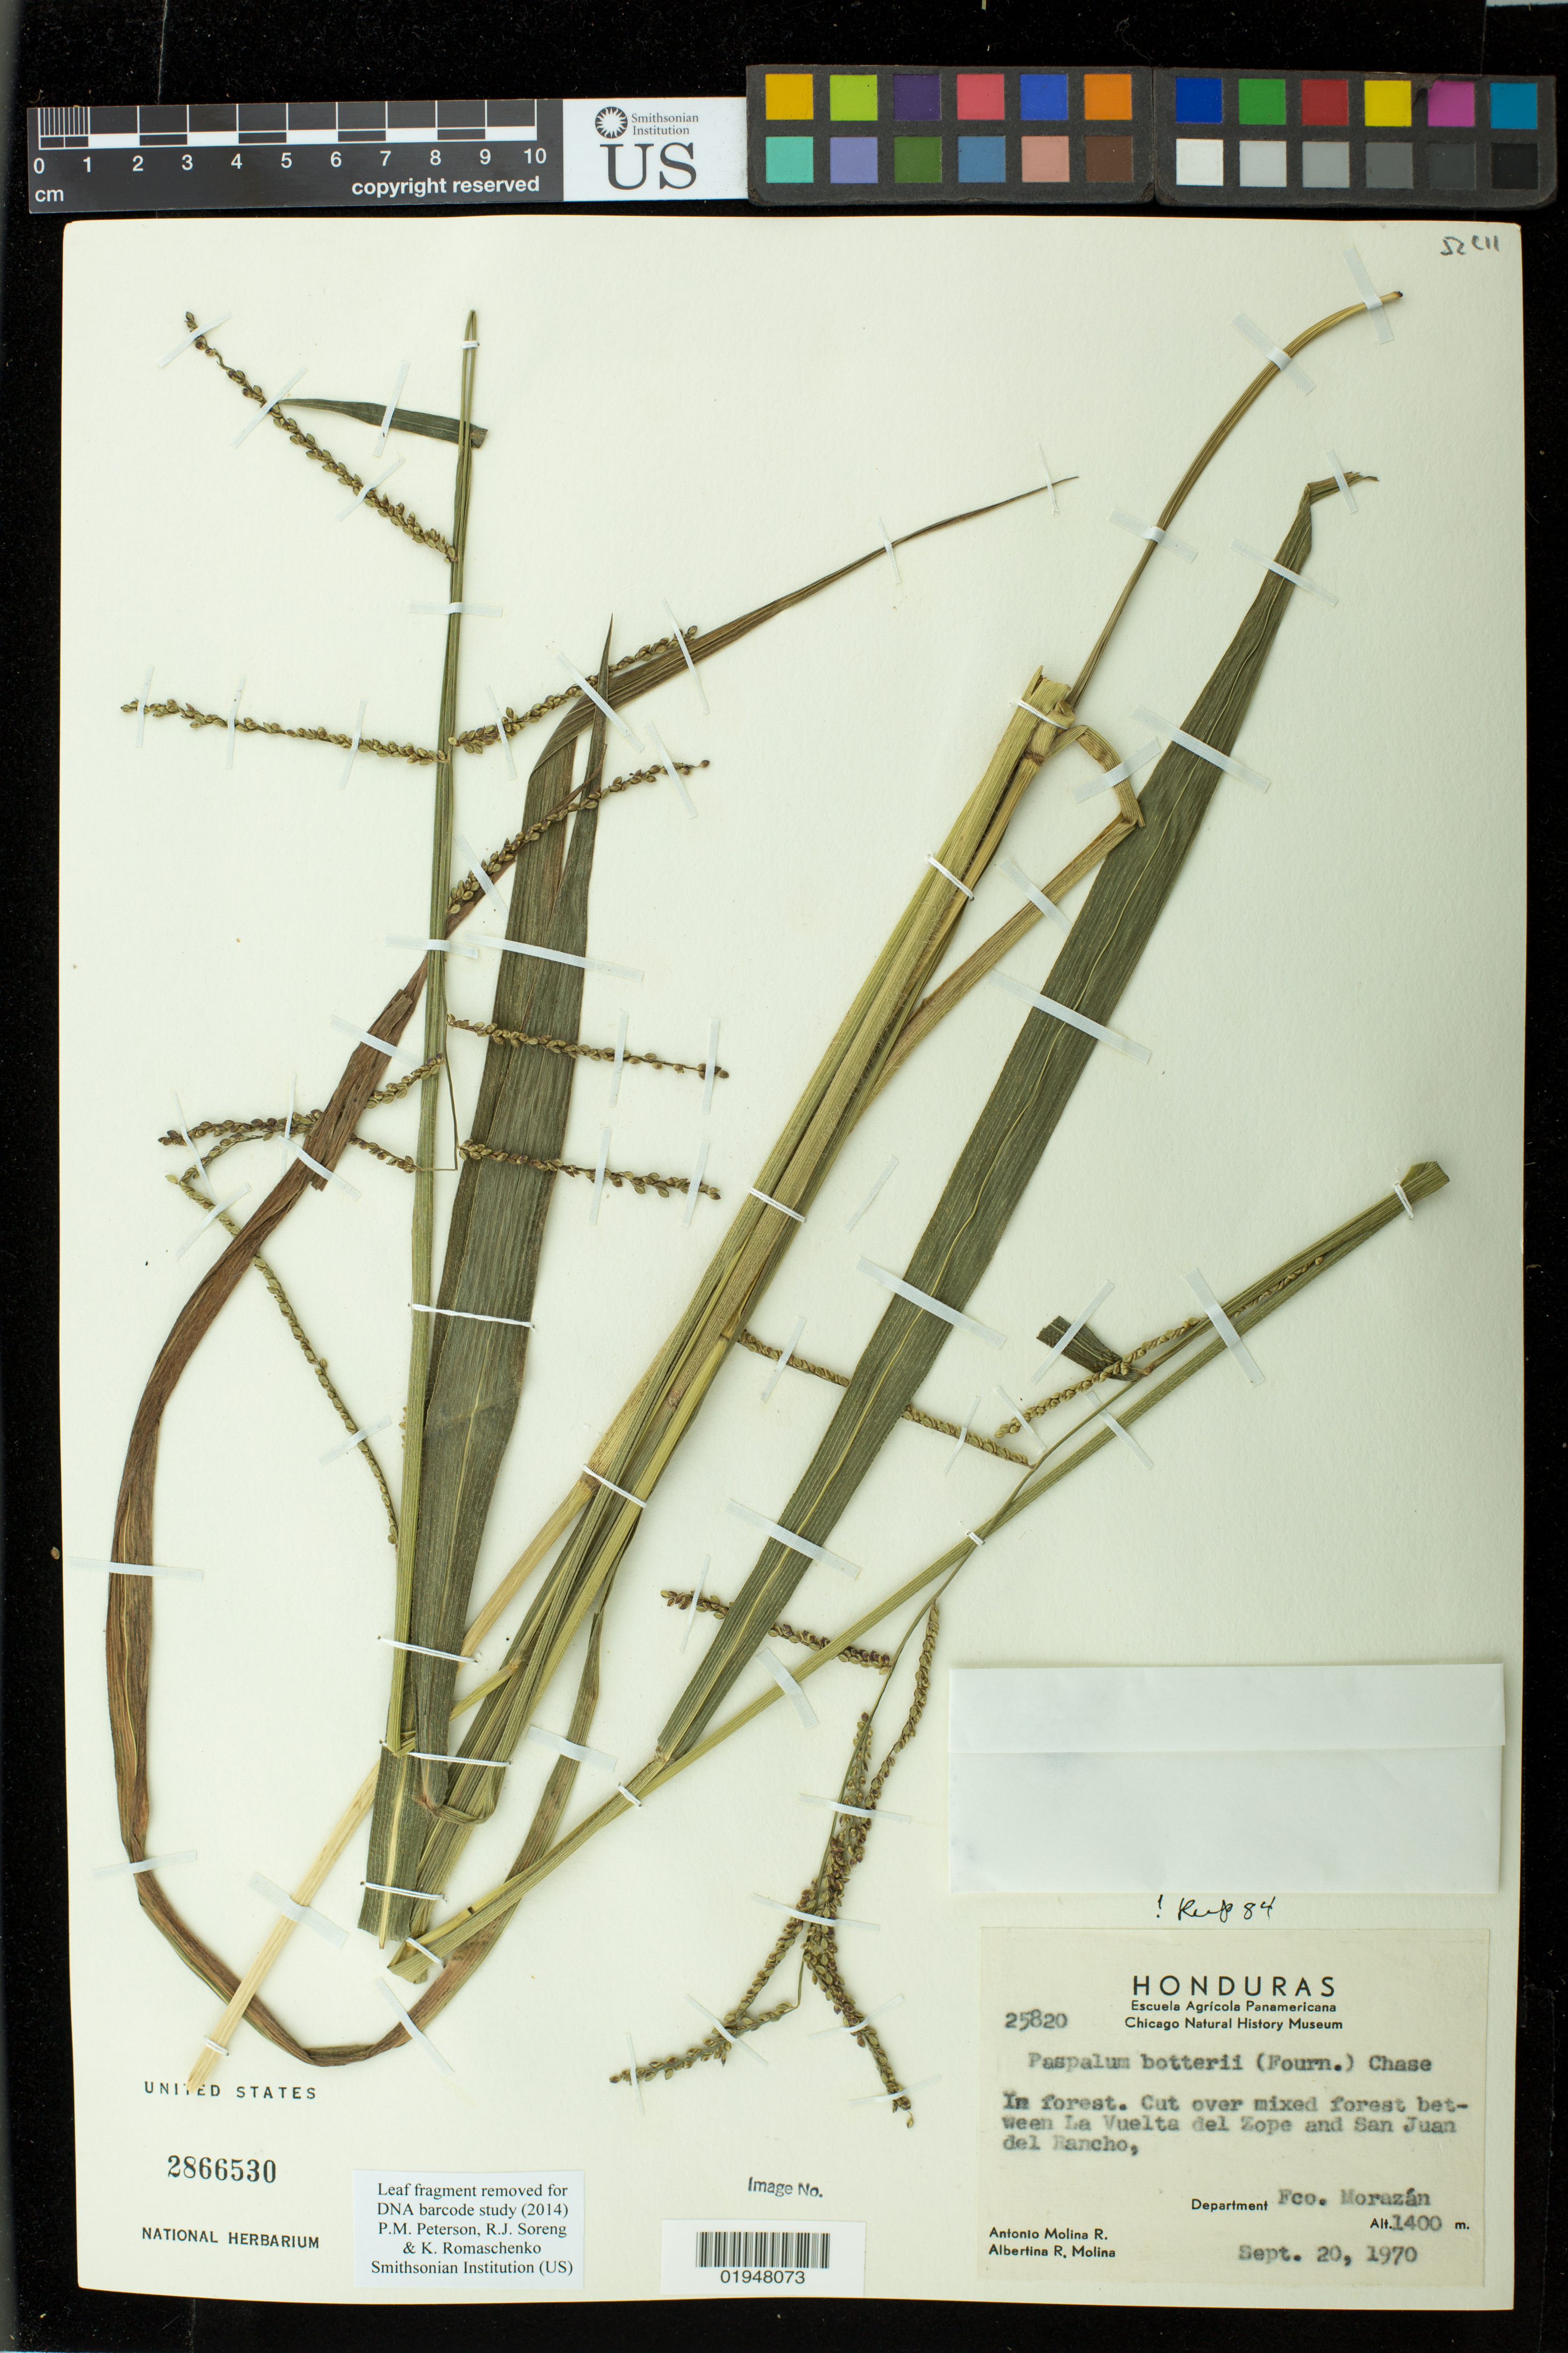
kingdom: Plantae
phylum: Tracheophyta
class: Liliopsida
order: Poales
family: Poaceae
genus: Paspalum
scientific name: Paspalum botterii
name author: (E. Fourn.) Chase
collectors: A. Molina R. & A. R. Molina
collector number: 25820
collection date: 1970-09-20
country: Honduras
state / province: Fco. Morazán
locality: between La Vuelta del Zope and San Juan del Rancho, Fco. Morazán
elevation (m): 1400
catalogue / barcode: US 2866530